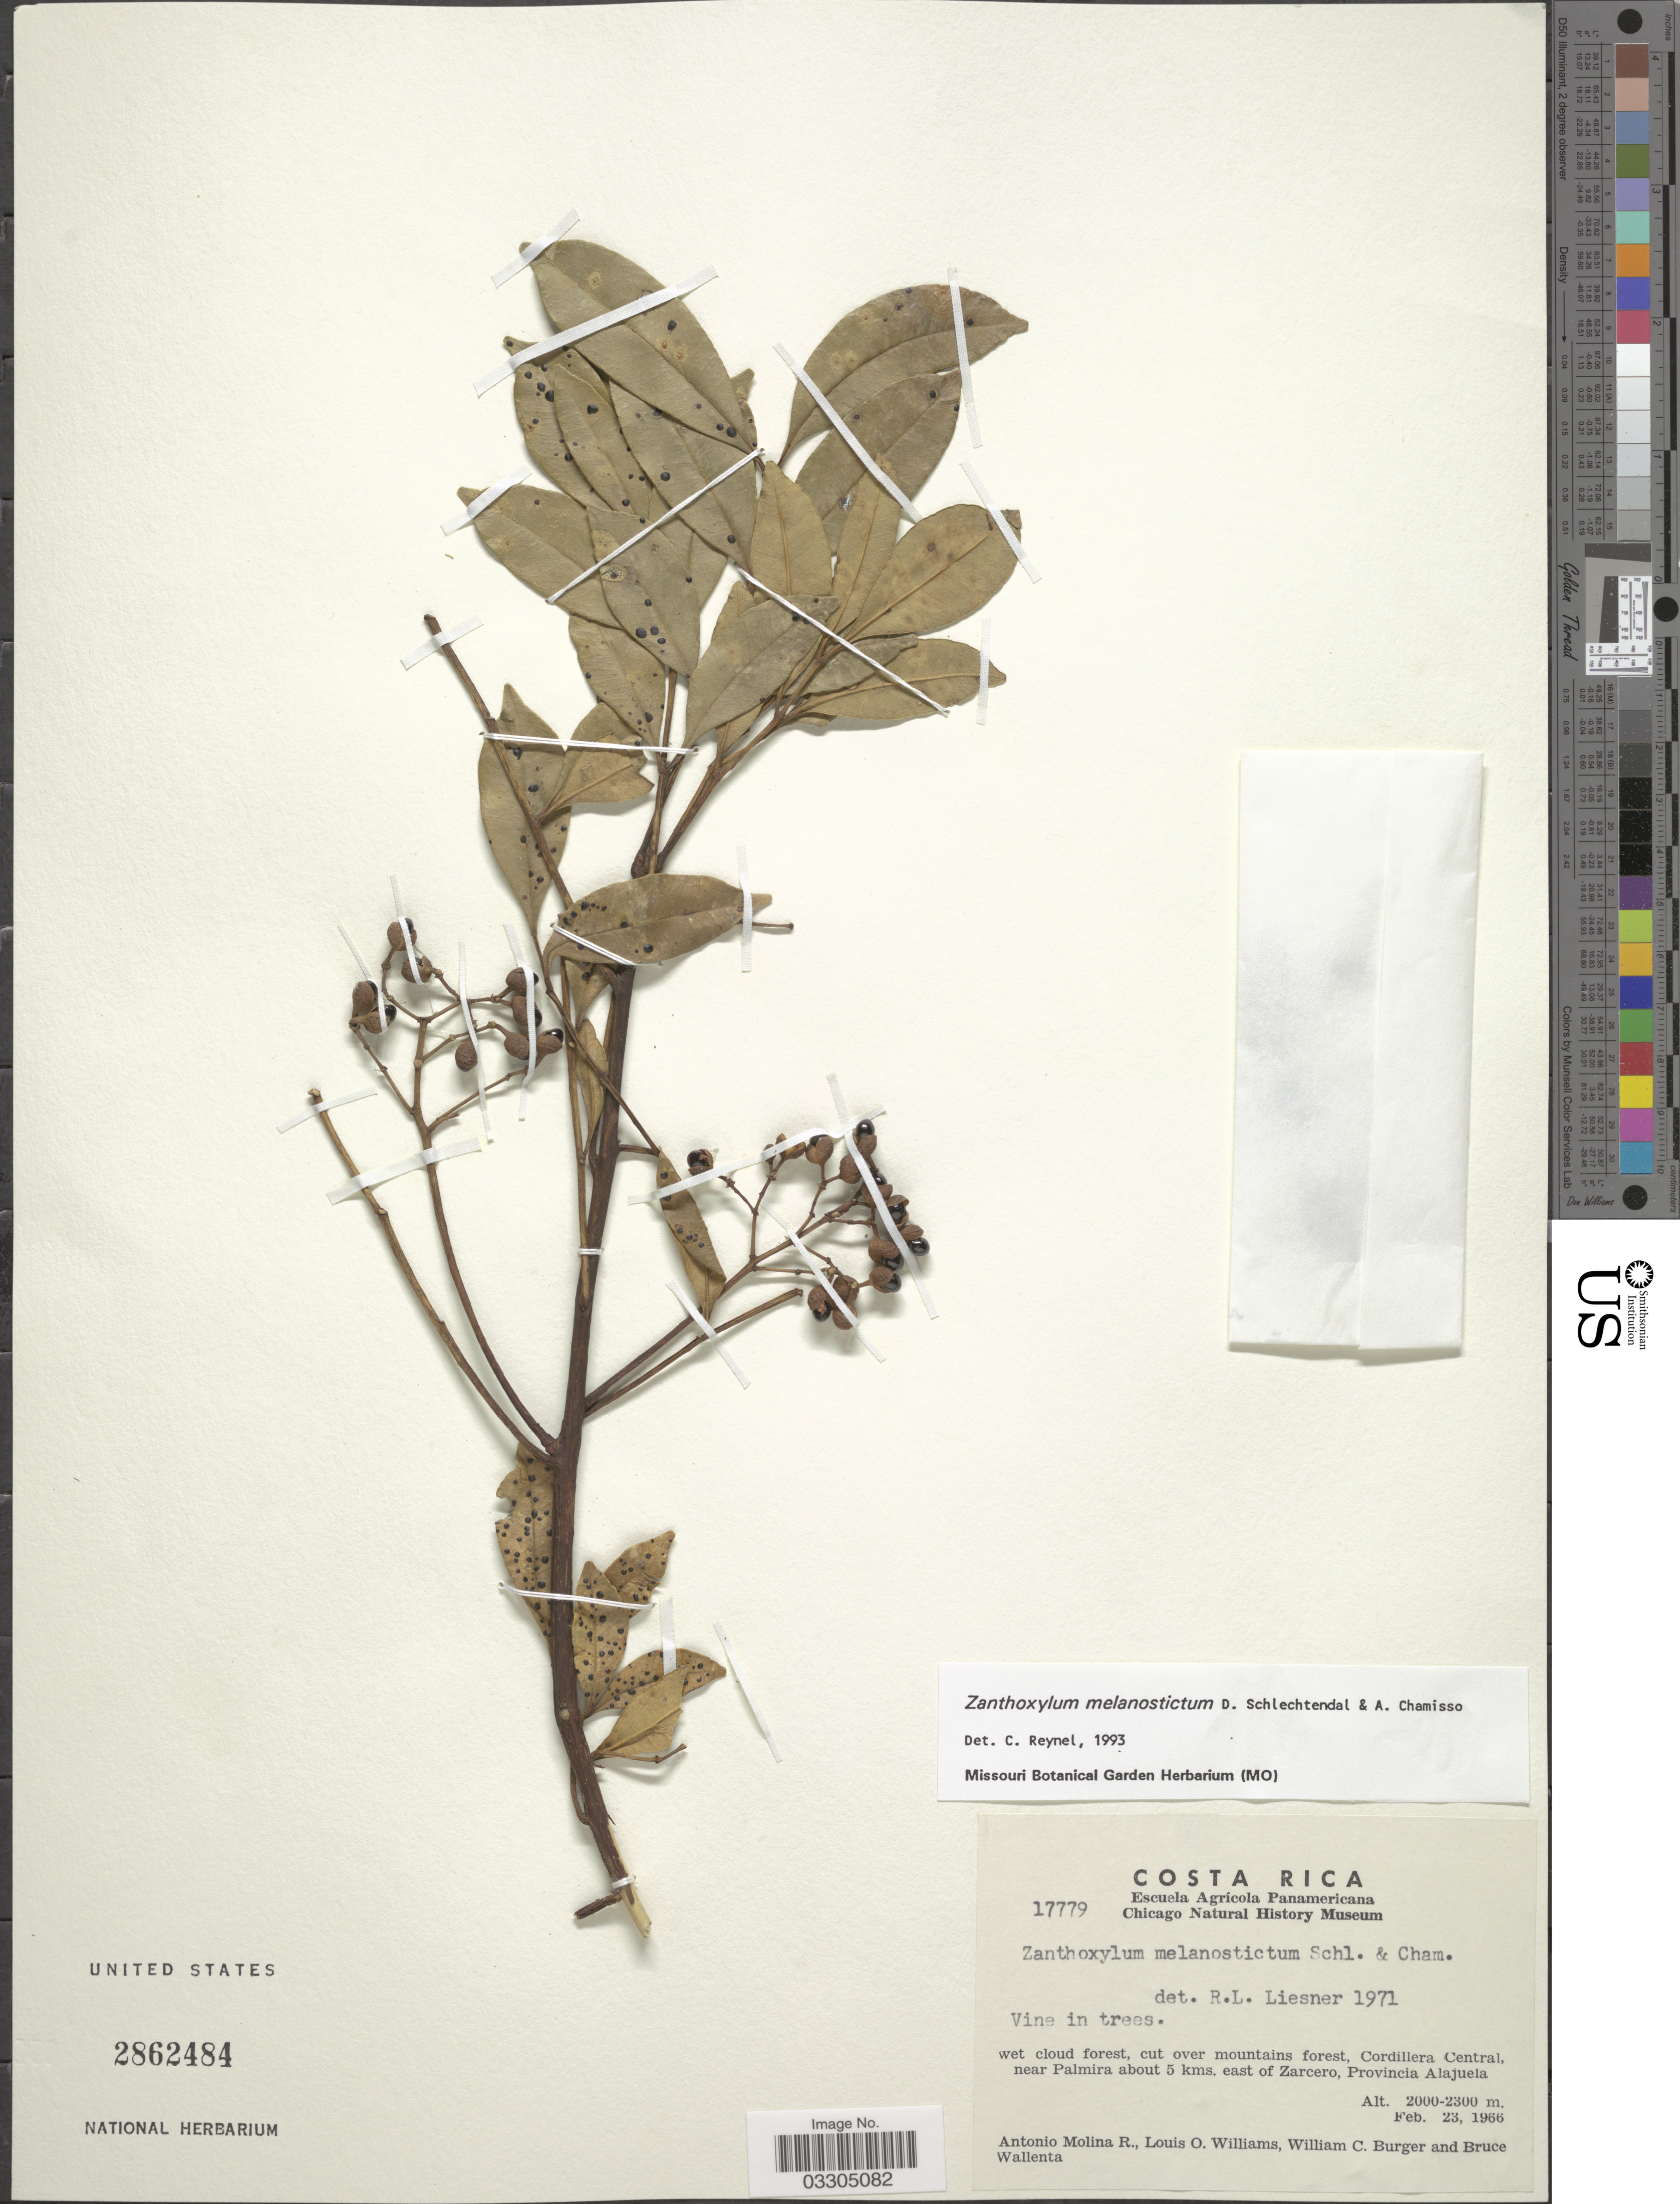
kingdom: Plantae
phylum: Tracheophyta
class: Magnoliopsida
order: Sapindales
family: Rutaceae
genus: Zanthoxylum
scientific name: Zanthoxylum melanostictum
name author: Schltdl. & Cham.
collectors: A. Molina R., L. O. Williams, W. Burger & B. Wallenta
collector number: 17779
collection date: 1966-02-23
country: Costa Rica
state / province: Alajuela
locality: Wet cloud forest, cut over mountains forest, Cordillera Central, near Palmira about 5 kms. east of Zarcero.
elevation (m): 2000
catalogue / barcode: US 2862484